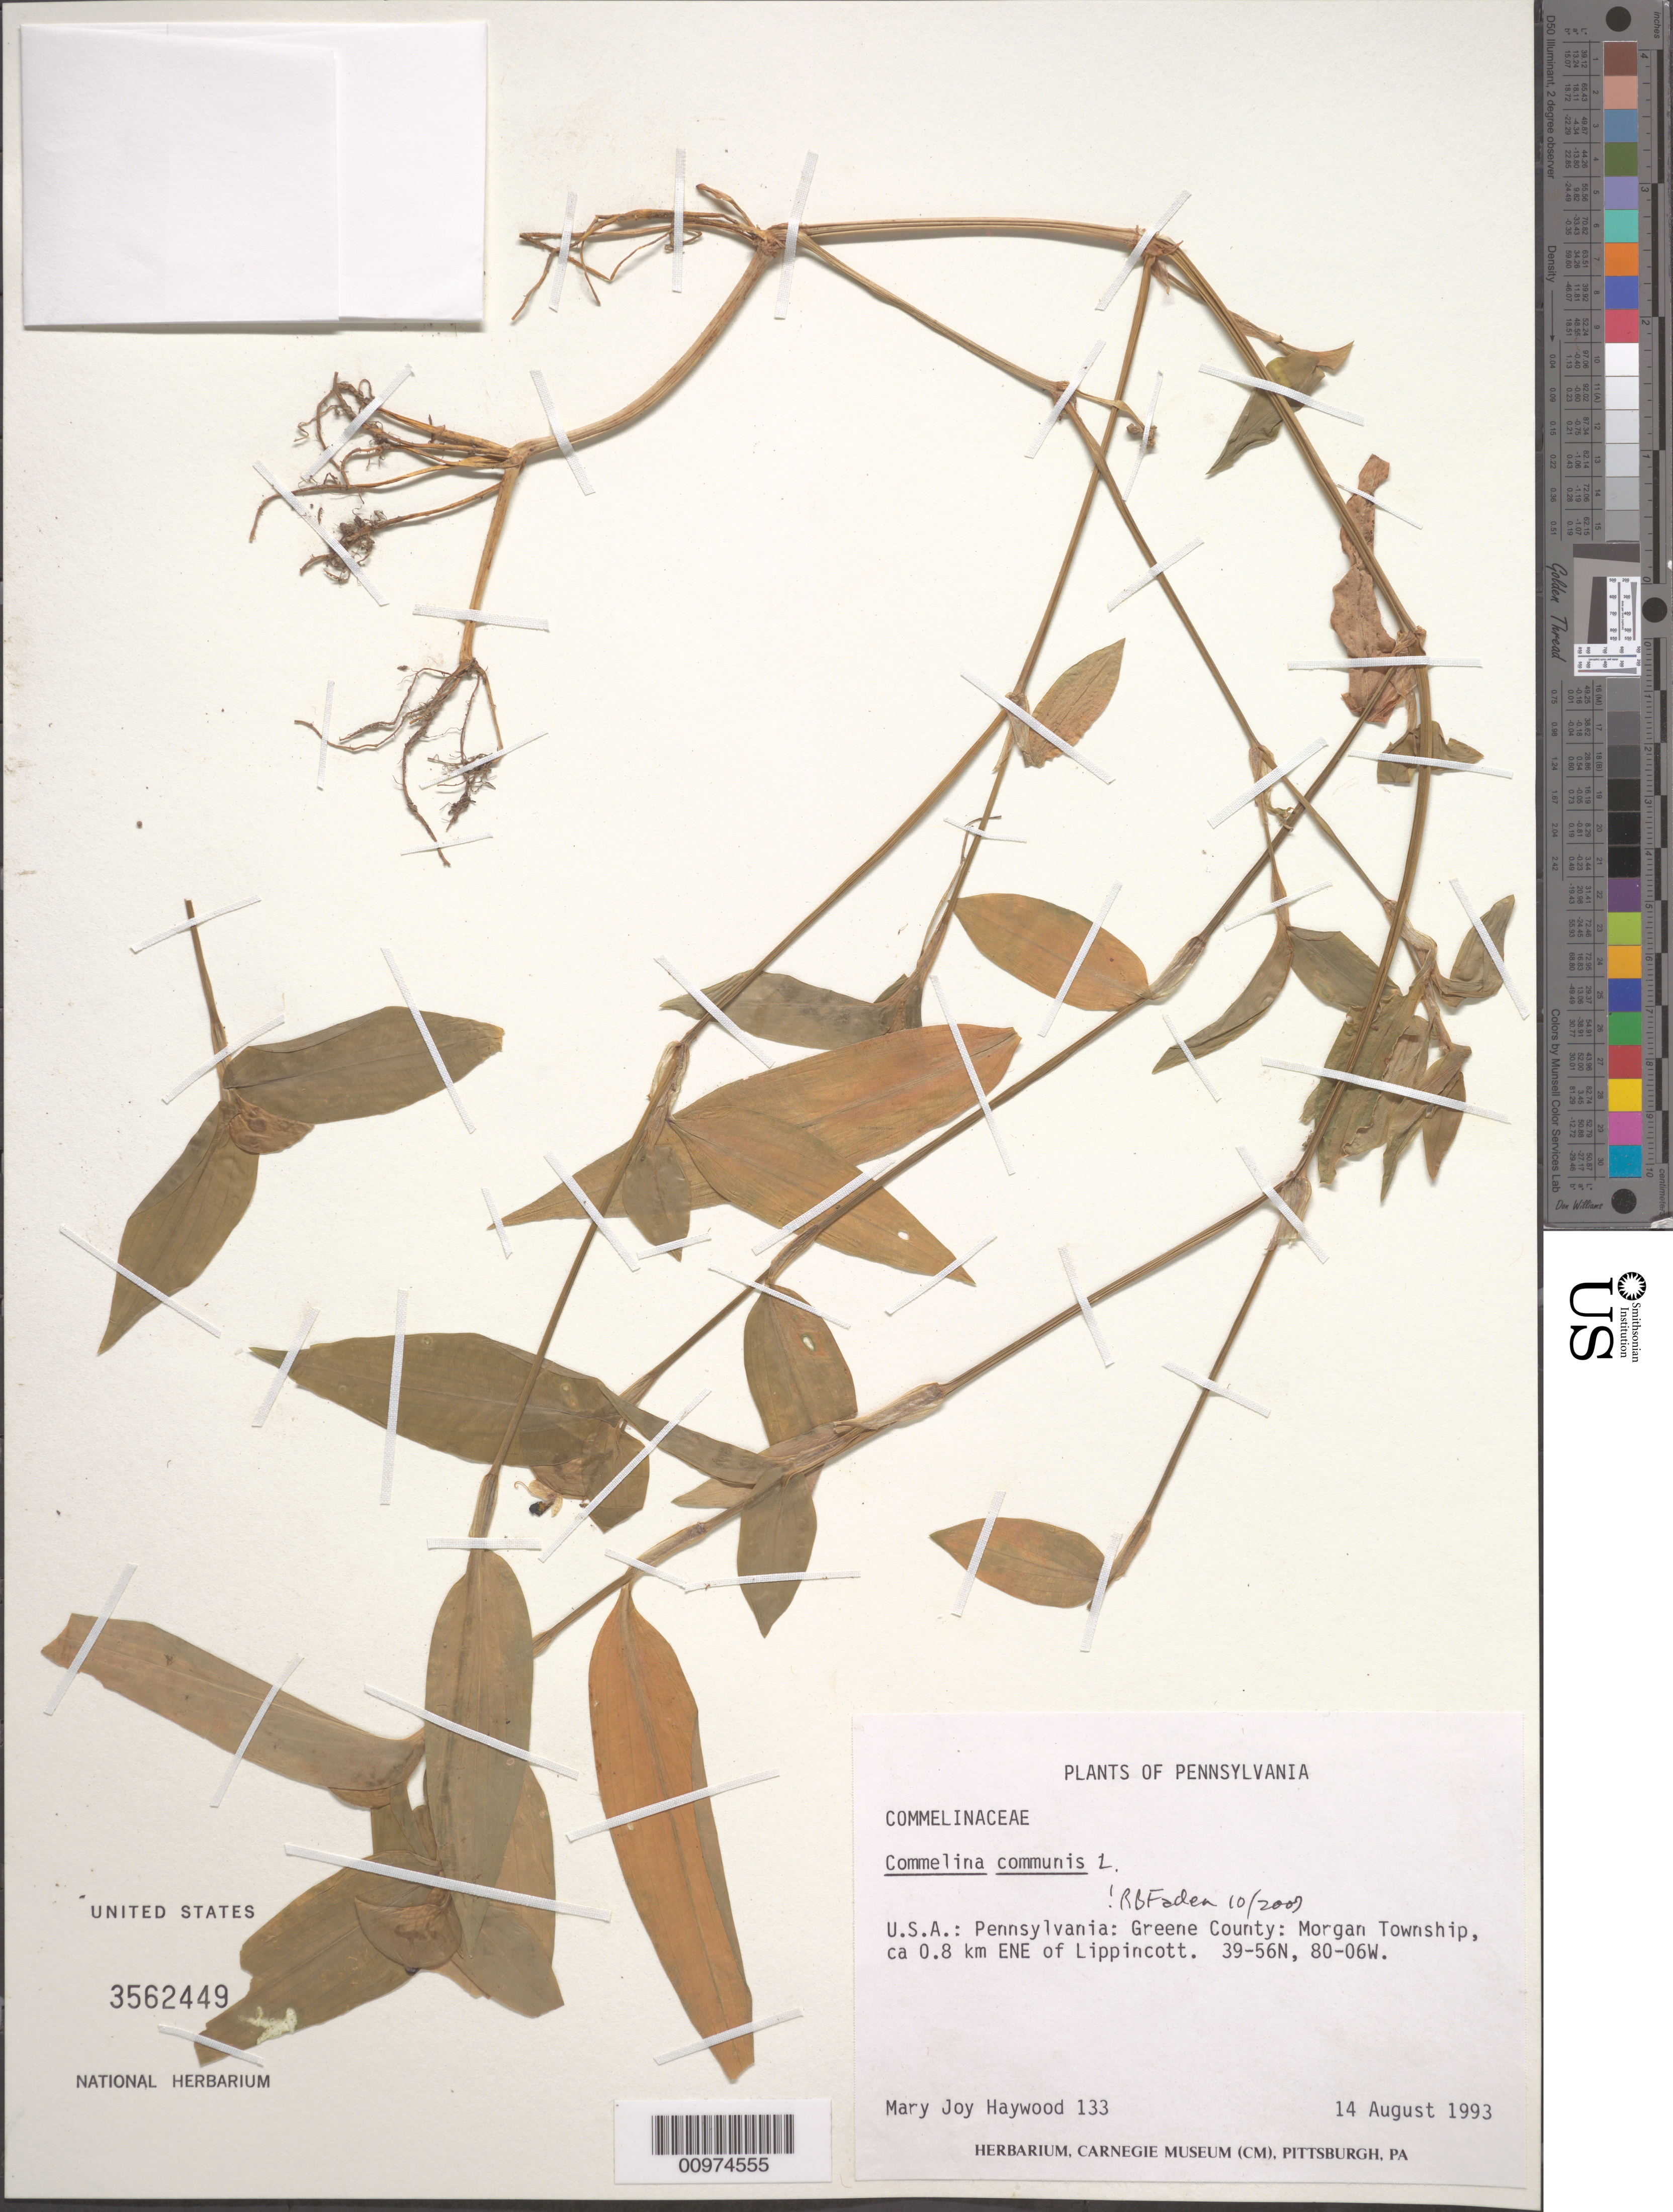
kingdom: Plantae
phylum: Tracheophyta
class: Liliopsida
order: Commelinales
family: Commelinaceae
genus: Commelina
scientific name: Commelina communis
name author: L.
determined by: Faden, Robert B., (US), Smithsonian Institution - National Museum of Natural History (UNITED STATES)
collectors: M. Haywood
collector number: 133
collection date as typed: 14 Aug 1993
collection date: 1993-08-14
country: United States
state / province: Pennsylvania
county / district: Greene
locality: ca 0.8 km ENE of Lippincott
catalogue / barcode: US 3562449